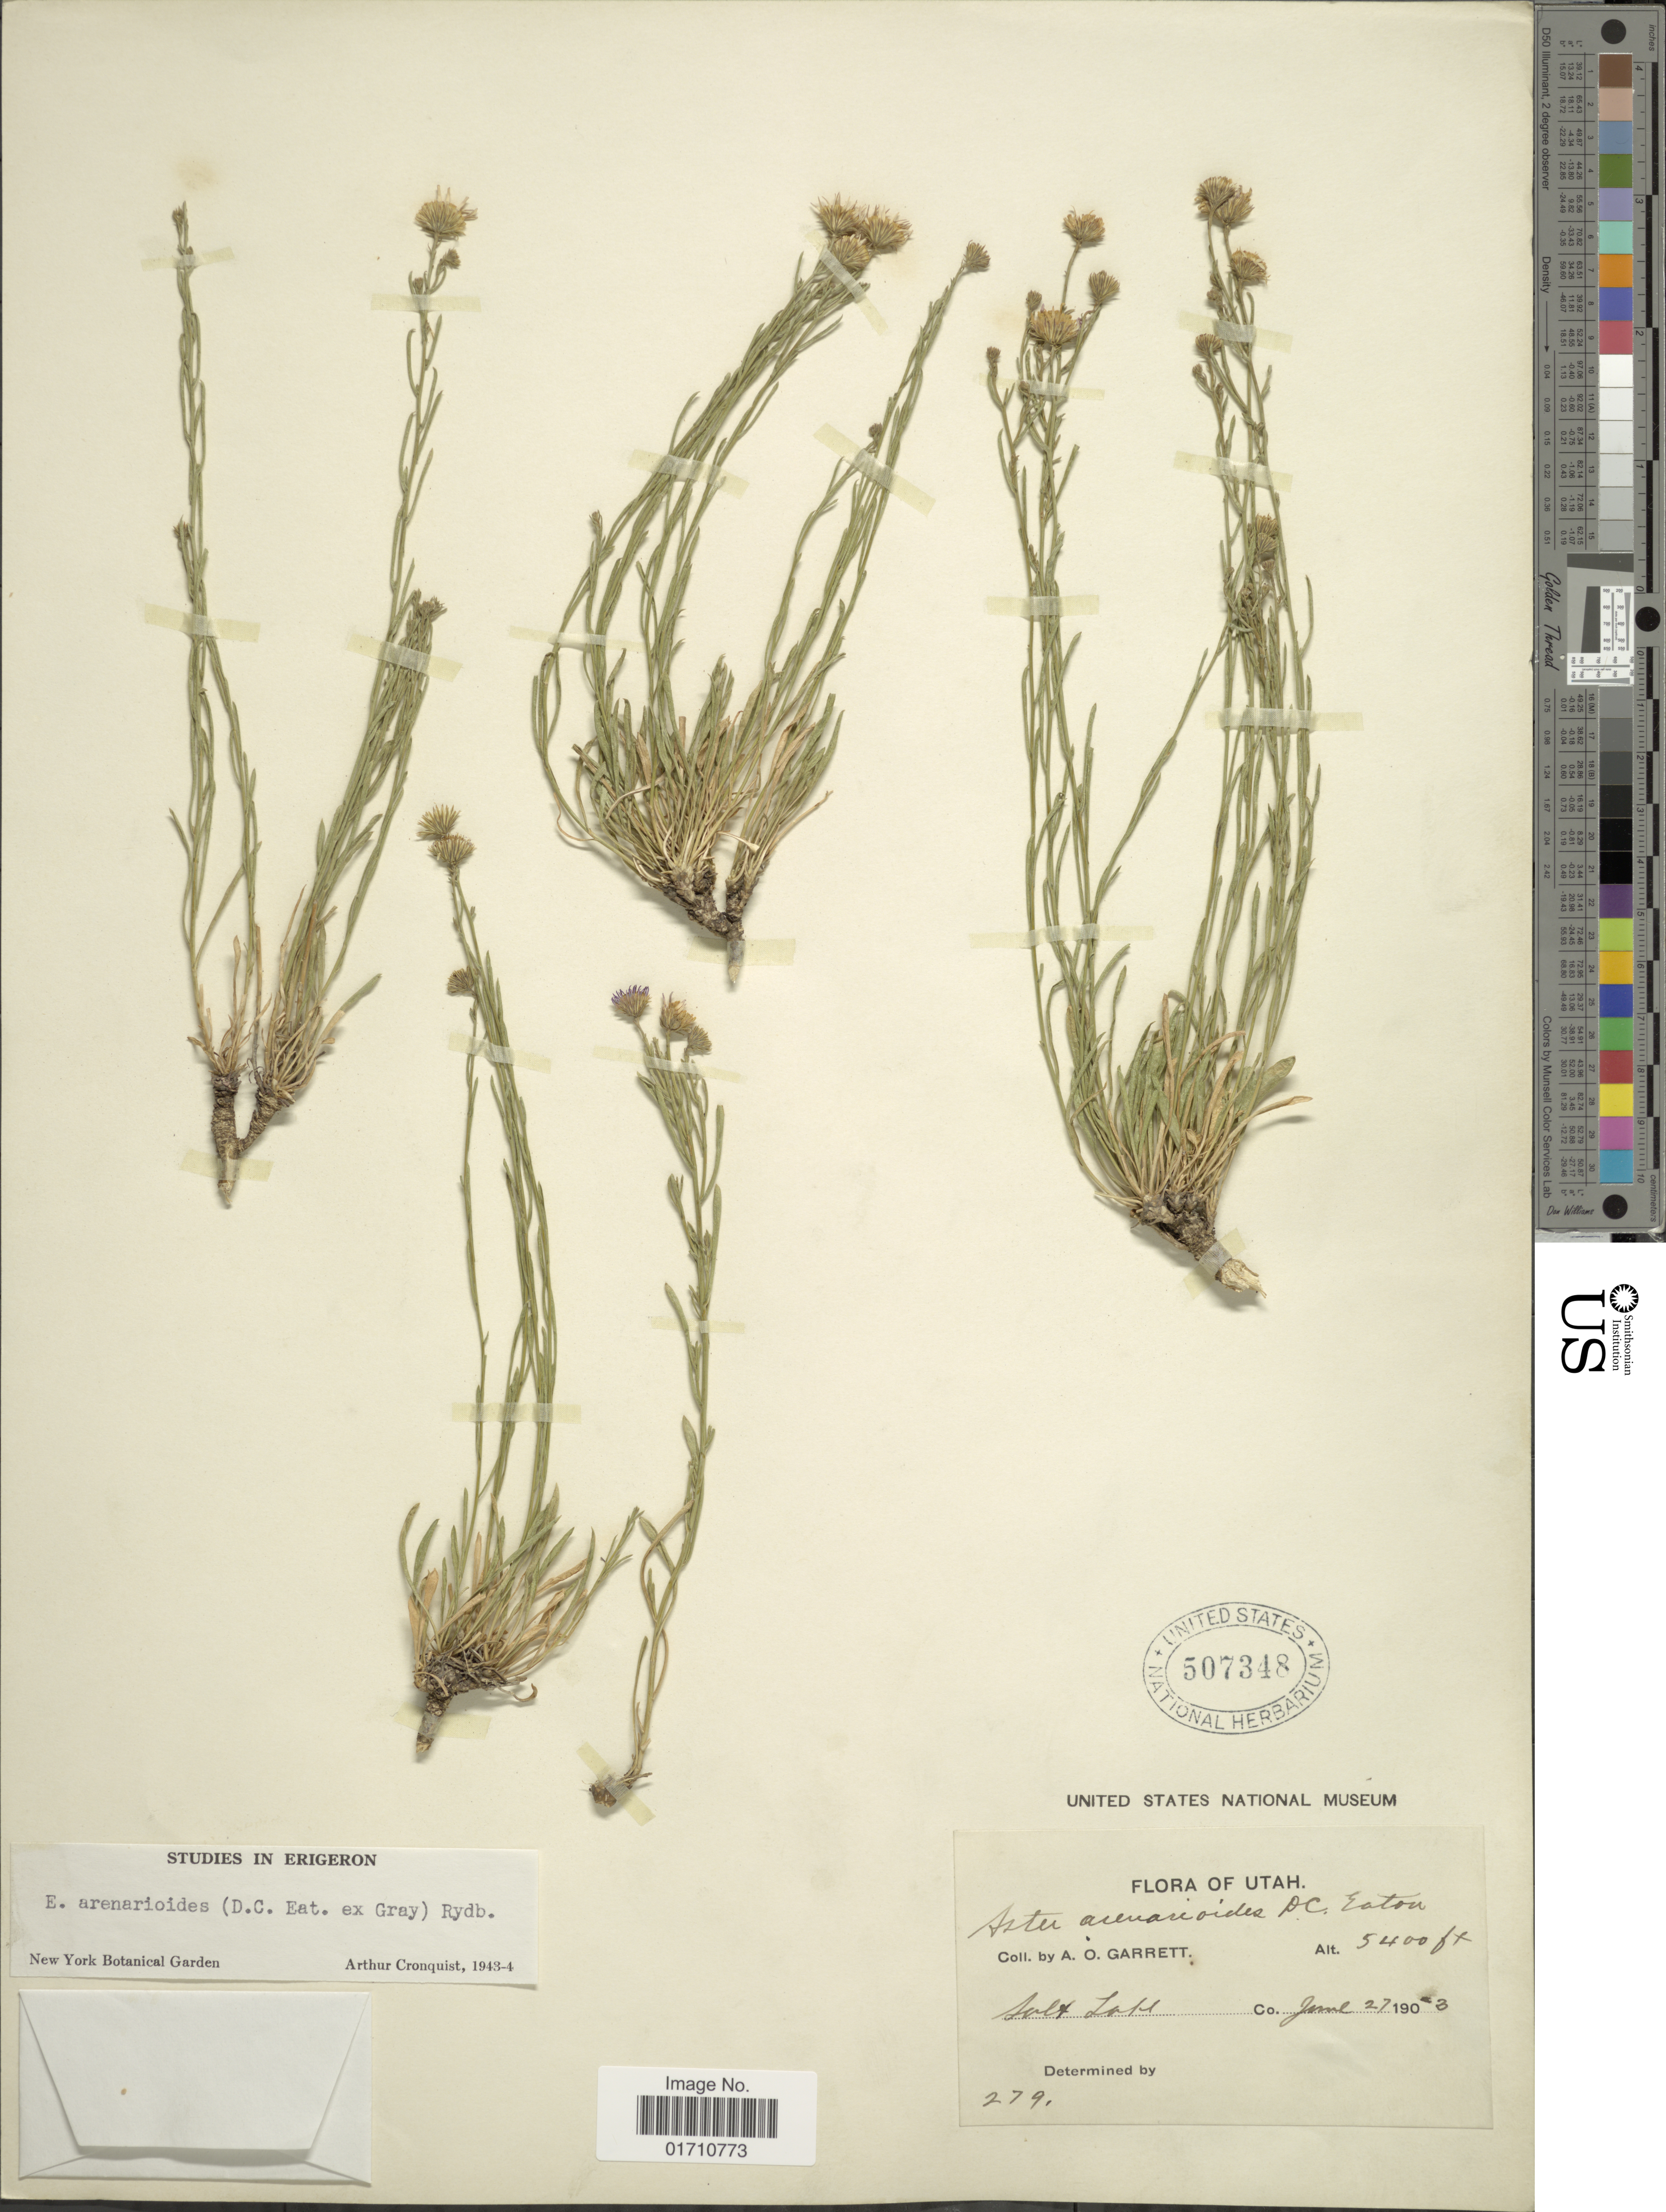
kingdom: Plantae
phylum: Tracheophyta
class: Magnoliopsida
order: Asterales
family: Asteraceae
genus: Erigeron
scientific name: Erigeron arenarioides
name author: (D.C. Eaton) Rydb.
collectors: A. O. Garrett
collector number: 279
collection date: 1903-06-27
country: United States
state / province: Utah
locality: Salt Lake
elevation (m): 1646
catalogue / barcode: US 507348